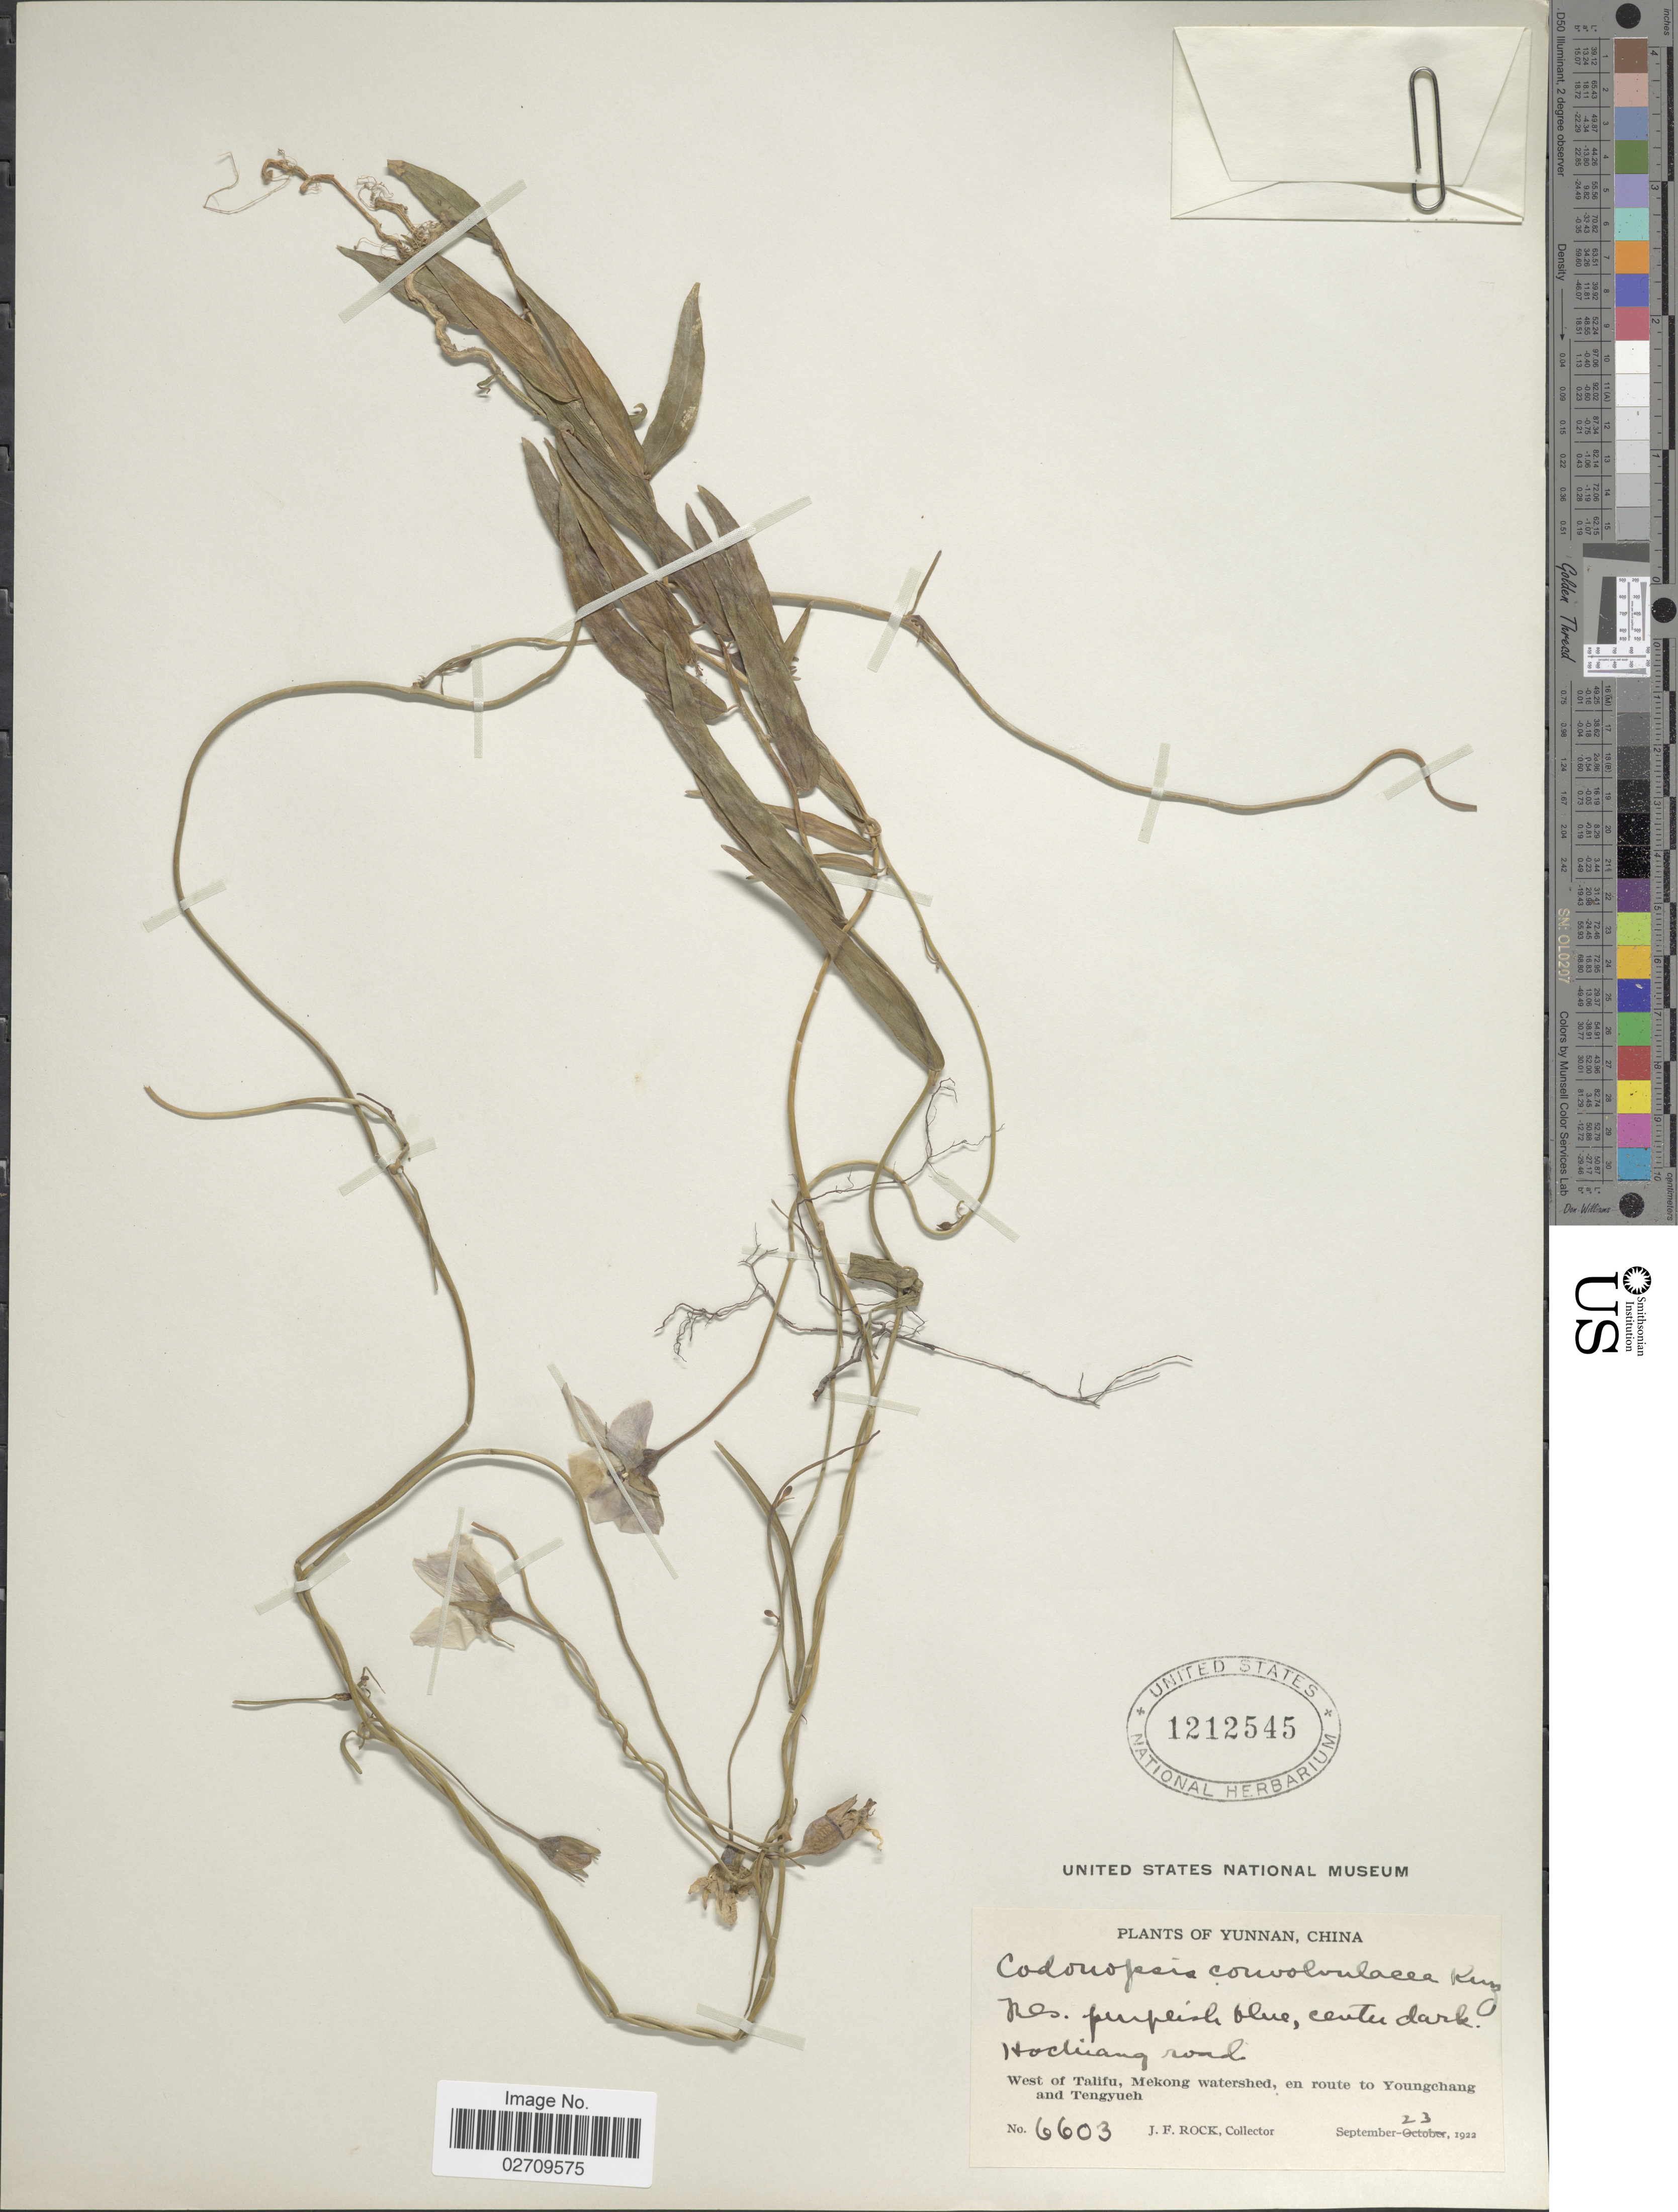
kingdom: Plantae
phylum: Tracheophyta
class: Magnoliopsida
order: Asterales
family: Campanulaceae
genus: Codonopsis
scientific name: Codonopsis convolvulacea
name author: Kurz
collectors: J. F. Rock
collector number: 6603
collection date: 1922-09-23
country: China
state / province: Yunnan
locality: Hochiang road, West of Talifu, Mekong watershed, en route to Youngchang and Tengyueh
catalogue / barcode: US 1212545